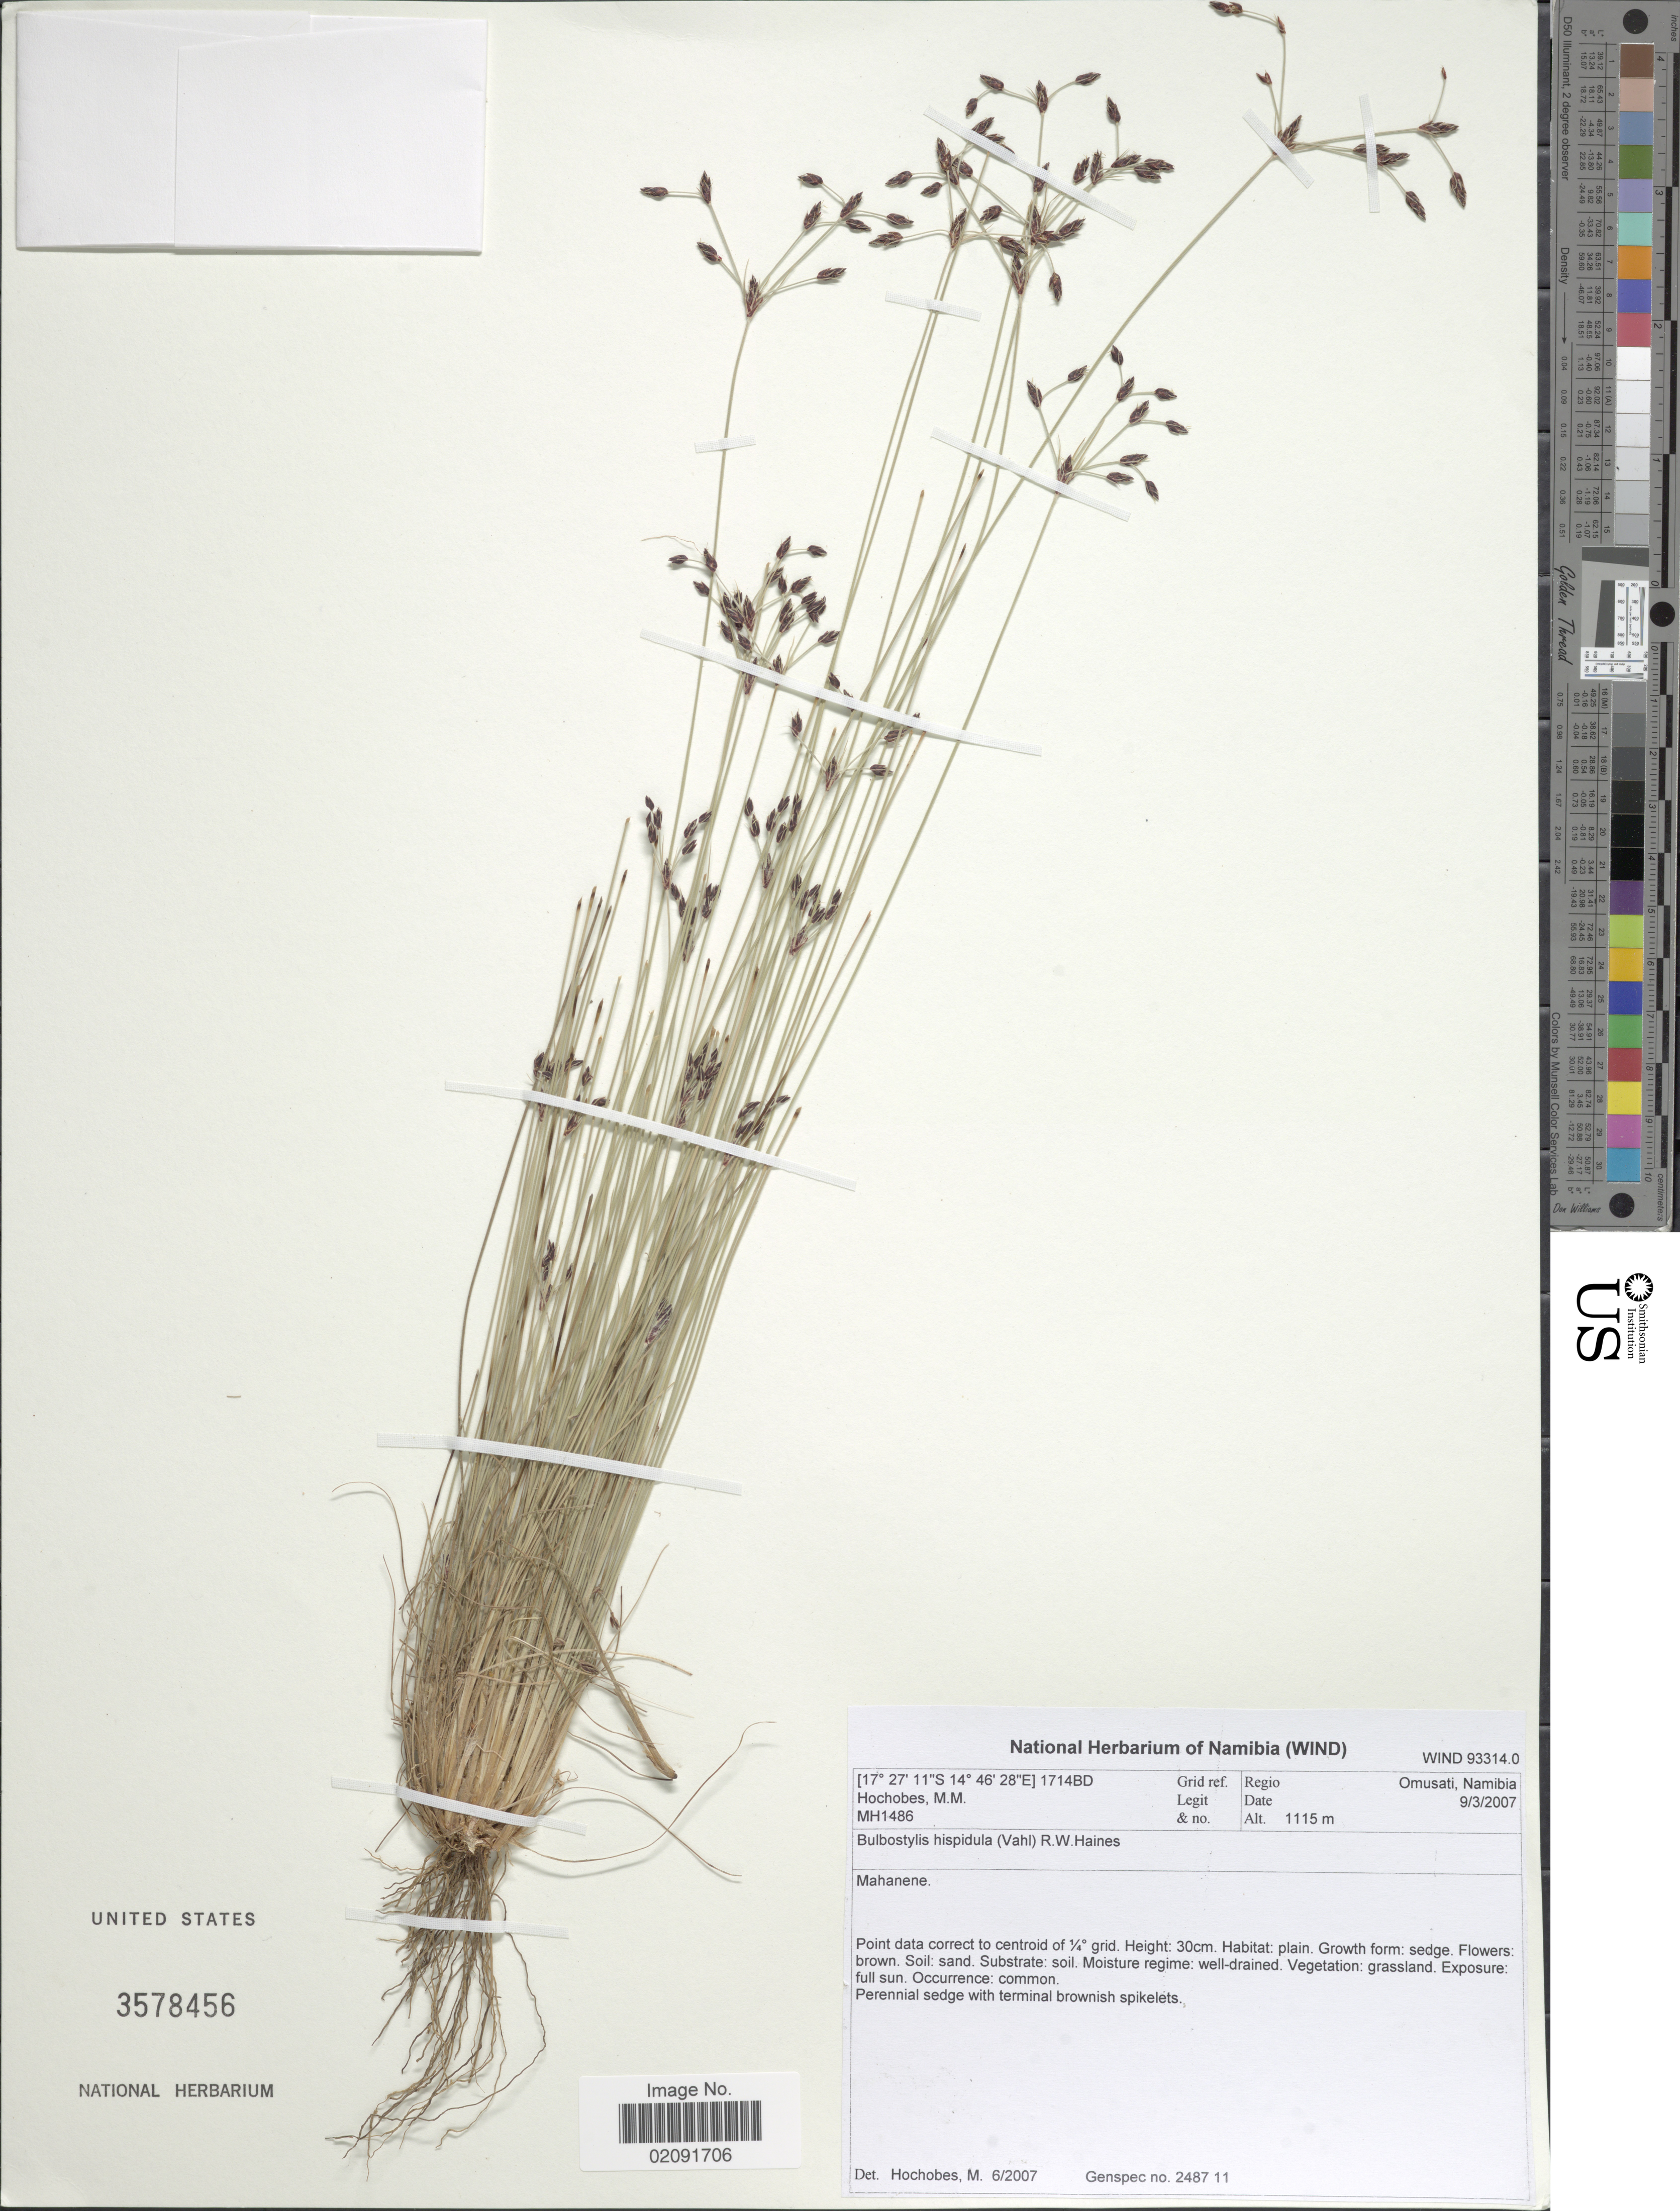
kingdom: Plantae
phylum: Tracheophyta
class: Liliopsida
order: Poales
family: Cyperaceae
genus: Bulbostylis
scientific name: Bulbostylis hispidula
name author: (Vahl) R.W. Haines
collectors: M. Hochobes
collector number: MH1486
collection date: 2007-03-09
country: Namibia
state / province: Omusati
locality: Mahanene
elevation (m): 1115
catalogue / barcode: US 3578456